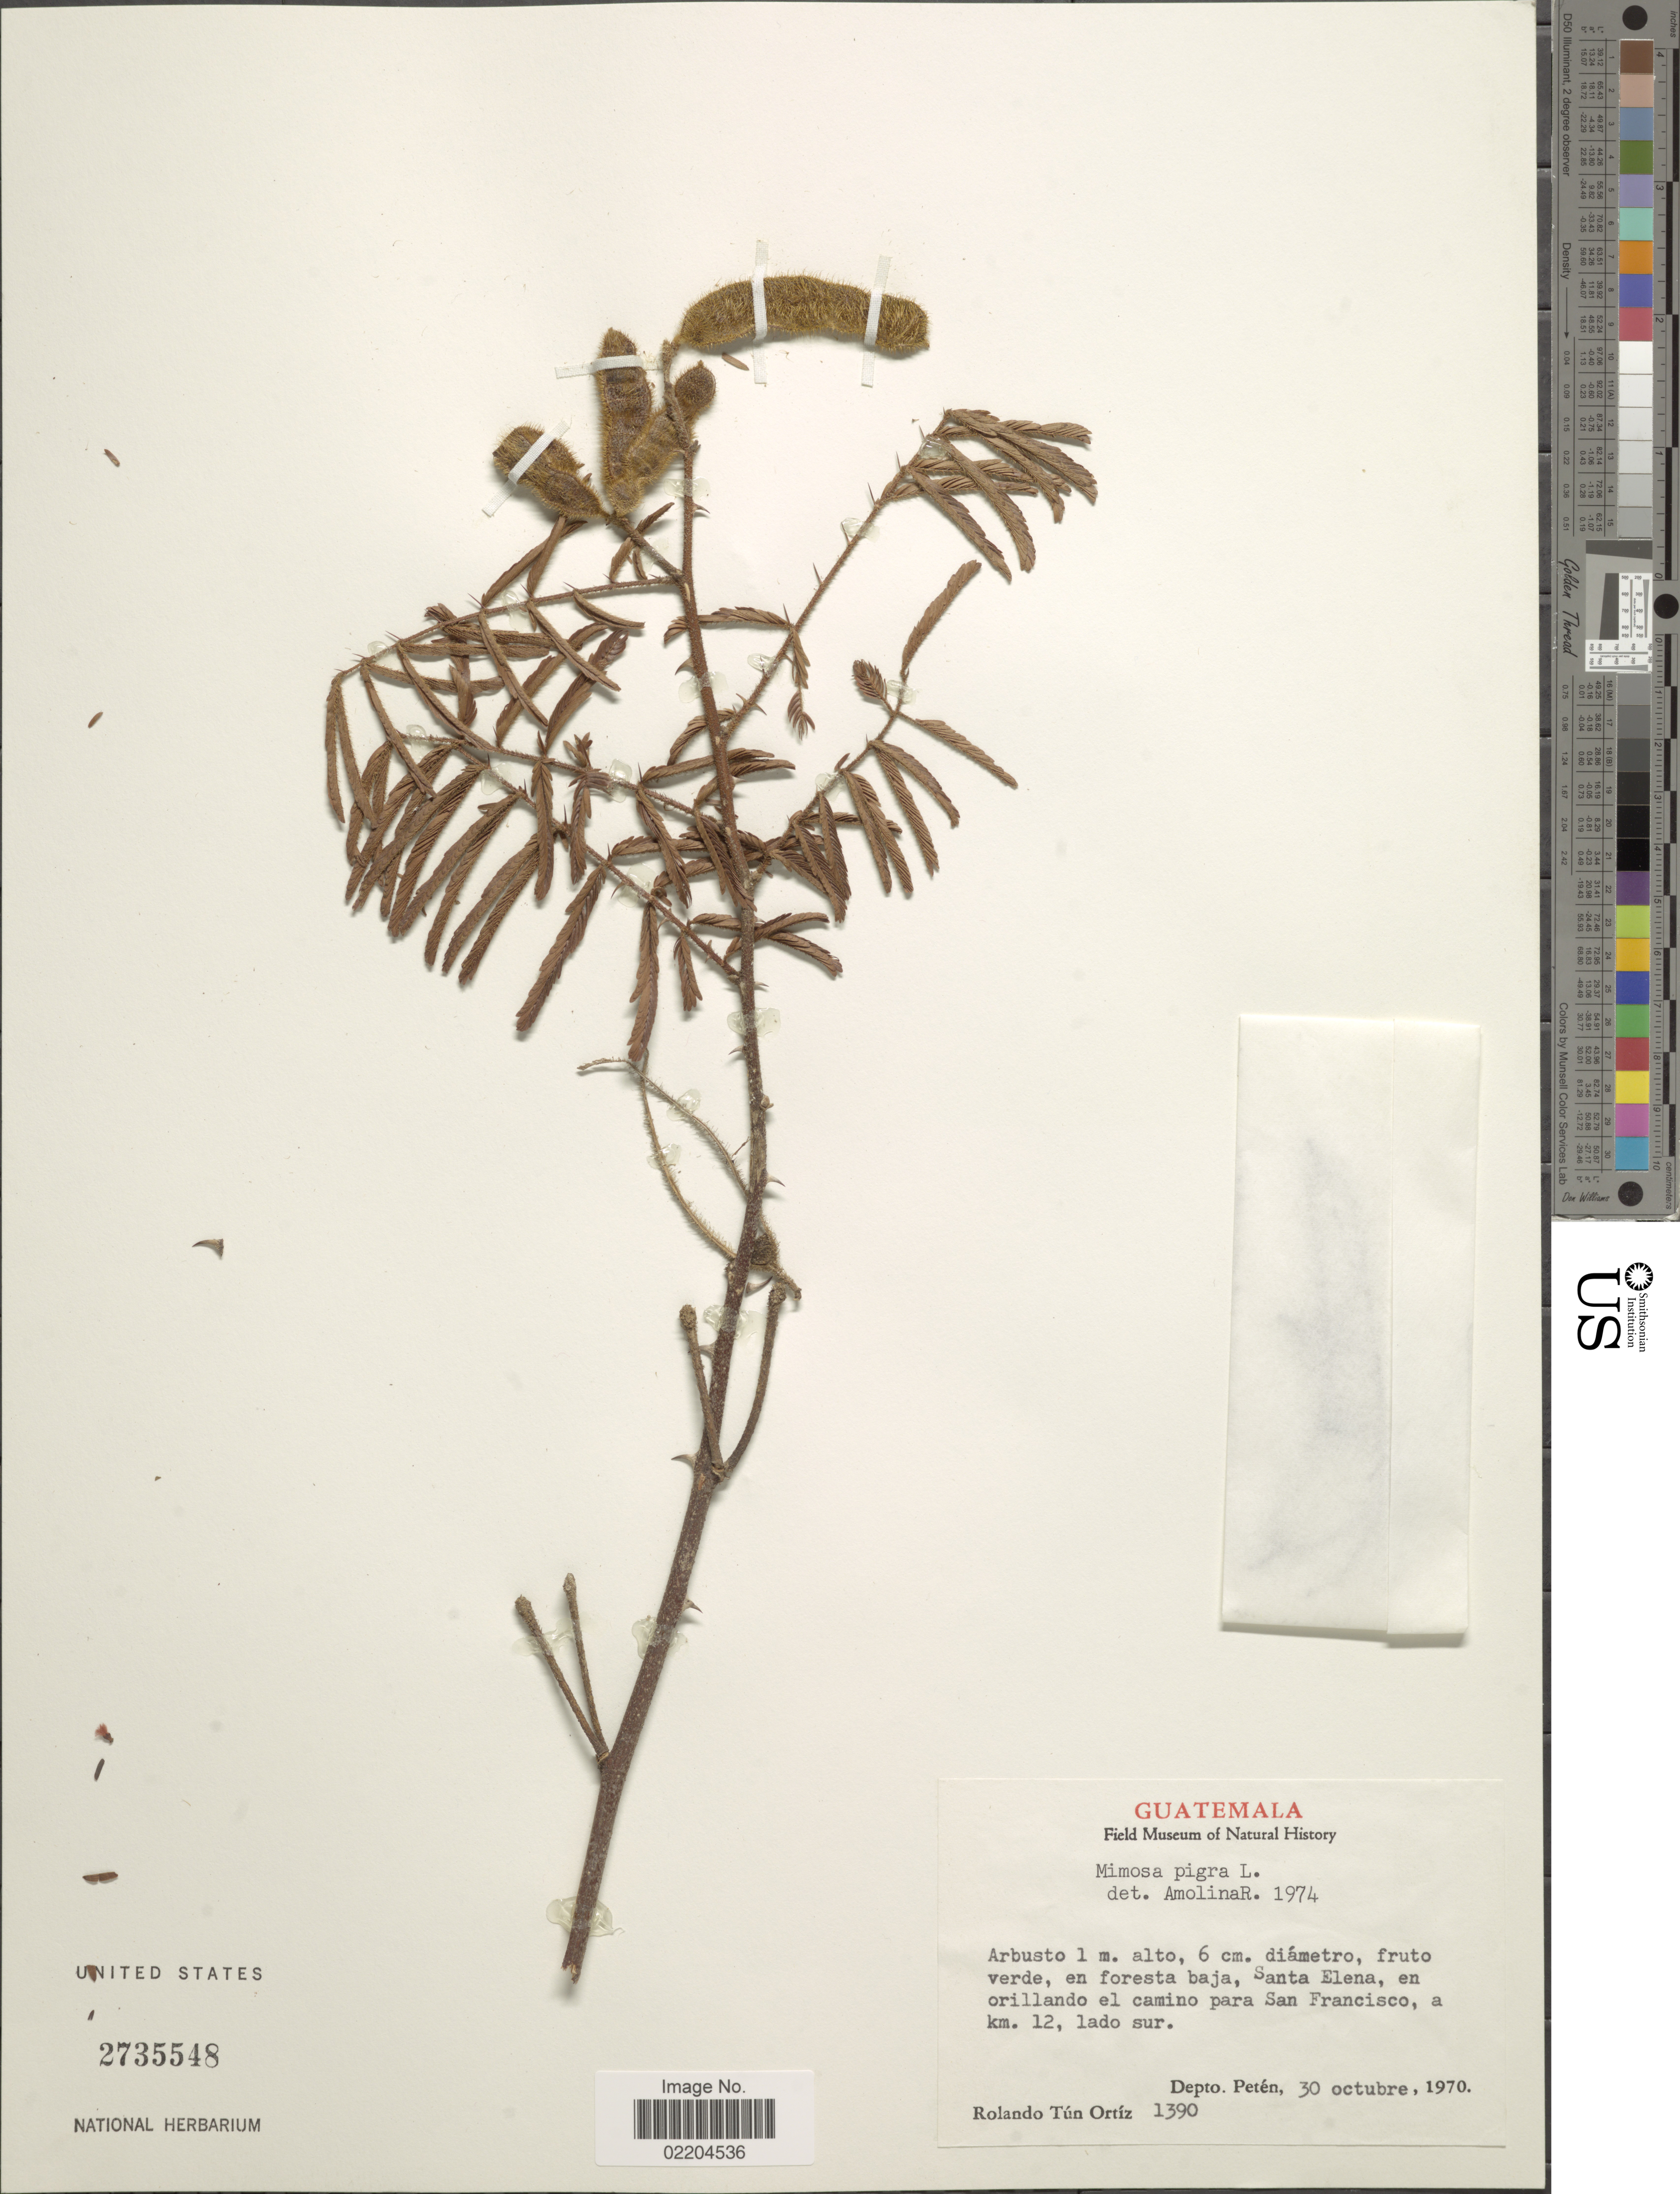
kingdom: Plantae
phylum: Tracheophyta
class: Magnoliopsida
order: Fabales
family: Fabaceae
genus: Mimosa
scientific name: Mimosa pigra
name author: L.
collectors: R. T. Ortíz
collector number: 1390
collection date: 1970-10-30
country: Guatemala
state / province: El Petén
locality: Depto. Peten. Santa Elena, en orillando el camino para San Francisco, a km. 12, lado Sur.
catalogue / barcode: US 2735548